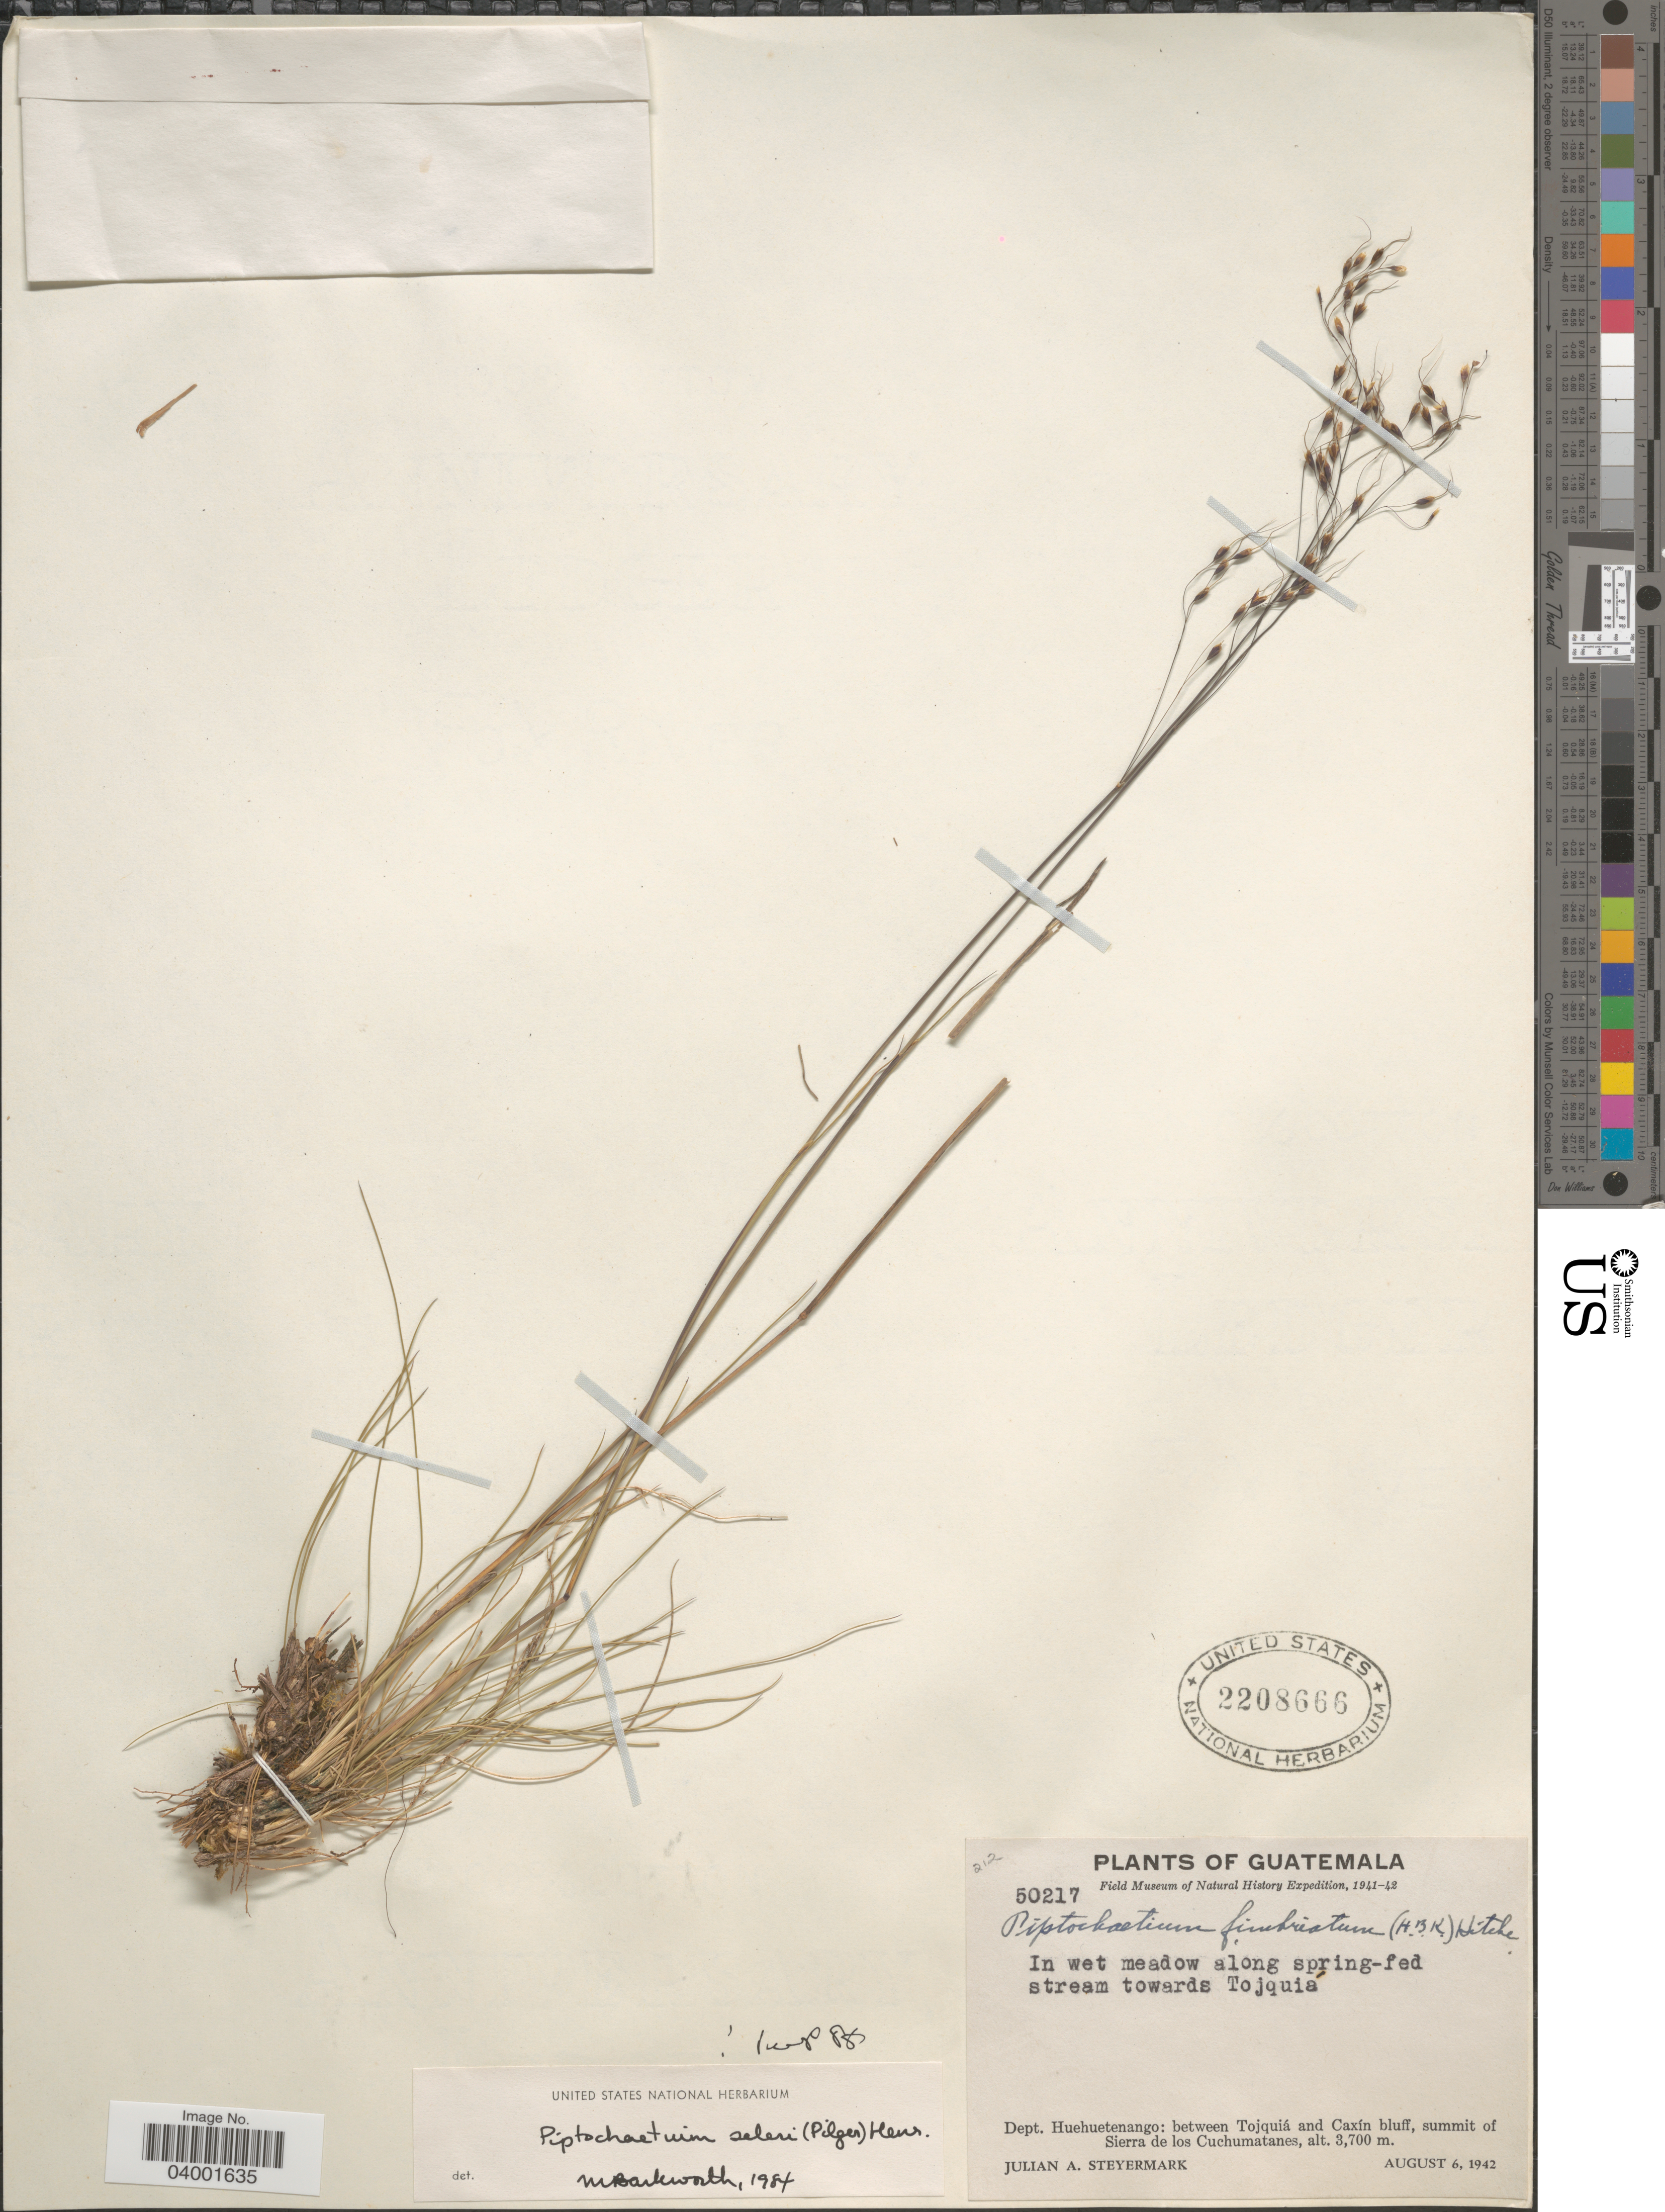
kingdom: Plantae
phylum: Tracheophyta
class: Liliopsida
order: Poales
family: Poaceae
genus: Piptochaetium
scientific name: Piptochaetium seleri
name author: (Pilg.) Henr.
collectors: J. Steyermark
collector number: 50217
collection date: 1942-08-06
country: Guatemala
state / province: Huehuetenango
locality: In wet meadow along spring-fed stream towards Tojquiá. Dept. Huehuetenango: between Tojquiá and Caxín bluff, summit of Sierra de los Cuchumatanes.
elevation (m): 3700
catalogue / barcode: US 2208666